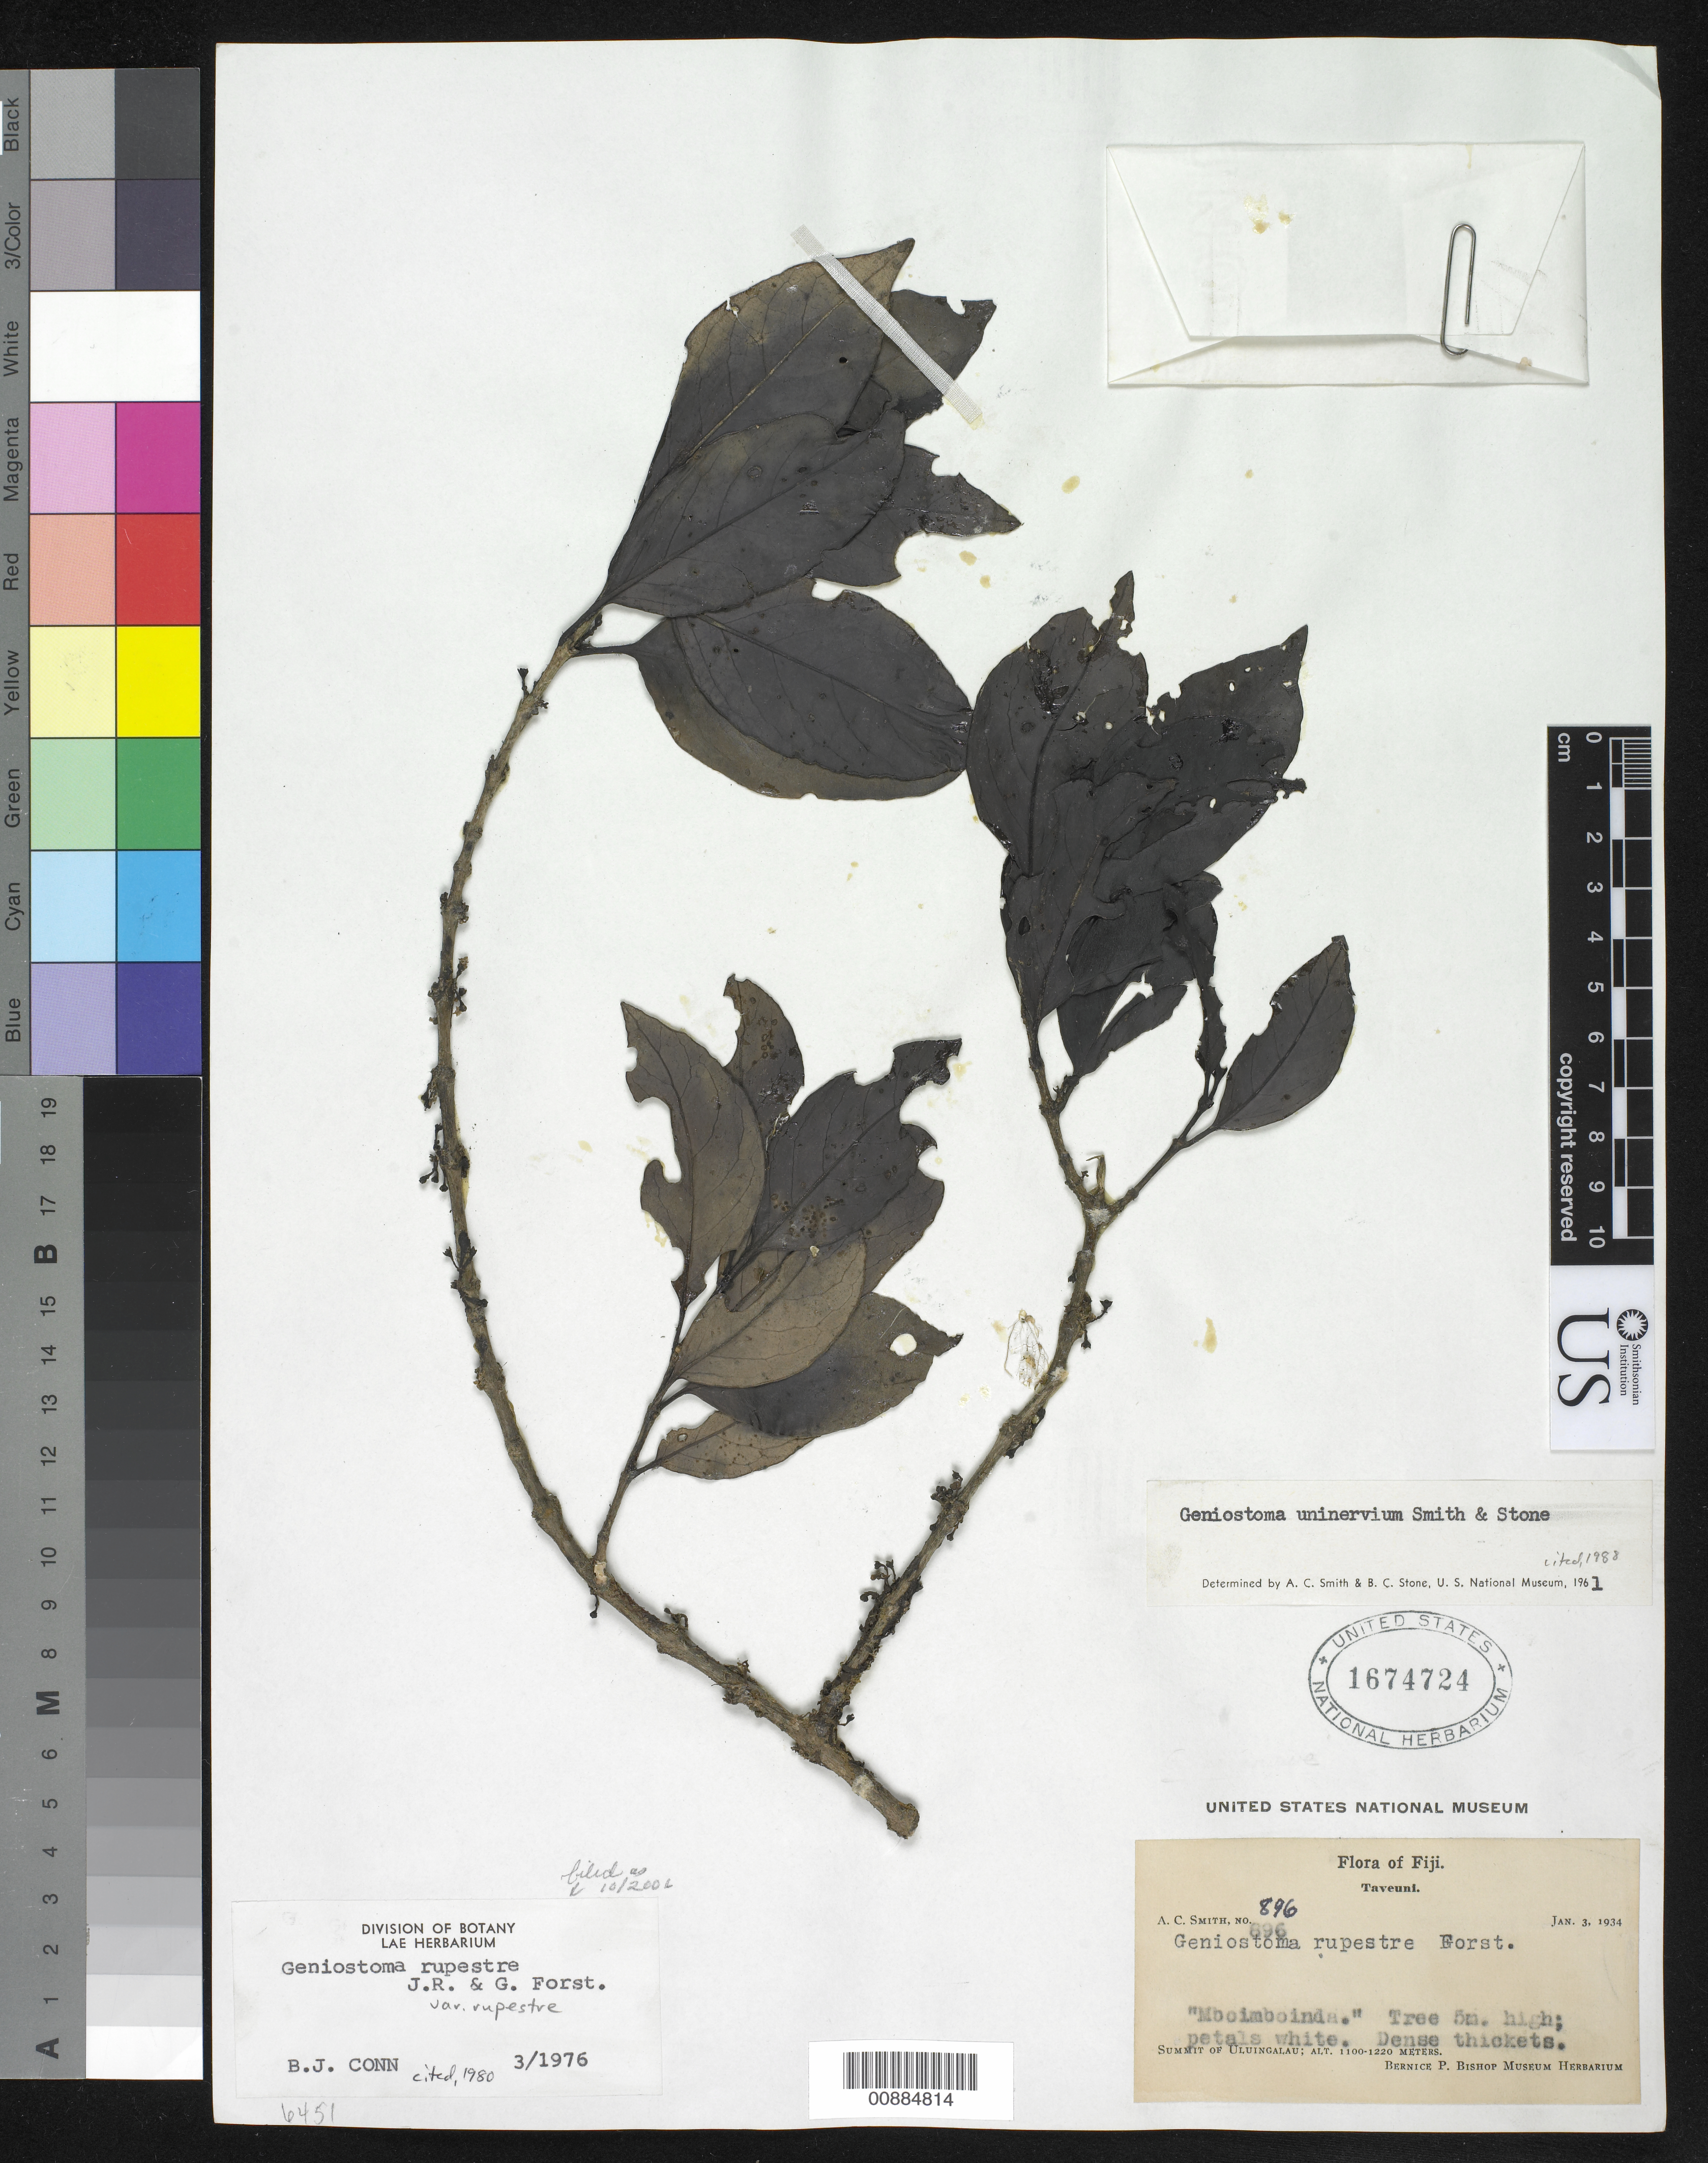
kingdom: Plantae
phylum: Tracheophyta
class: Magnoliopsida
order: Gentianales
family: Loganiaceae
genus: Geniostoma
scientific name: Geniostoma rupestre var. rupestre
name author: J.R. Forst. & G. Forst.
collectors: C. A. Smith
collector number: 896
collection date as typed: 03 Jan 1934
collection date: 1934-01-03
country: Fiji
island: Taveuni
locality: Summit of Uluingalau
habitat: Dense thickets.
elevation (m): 1100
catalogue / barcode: US 1674724